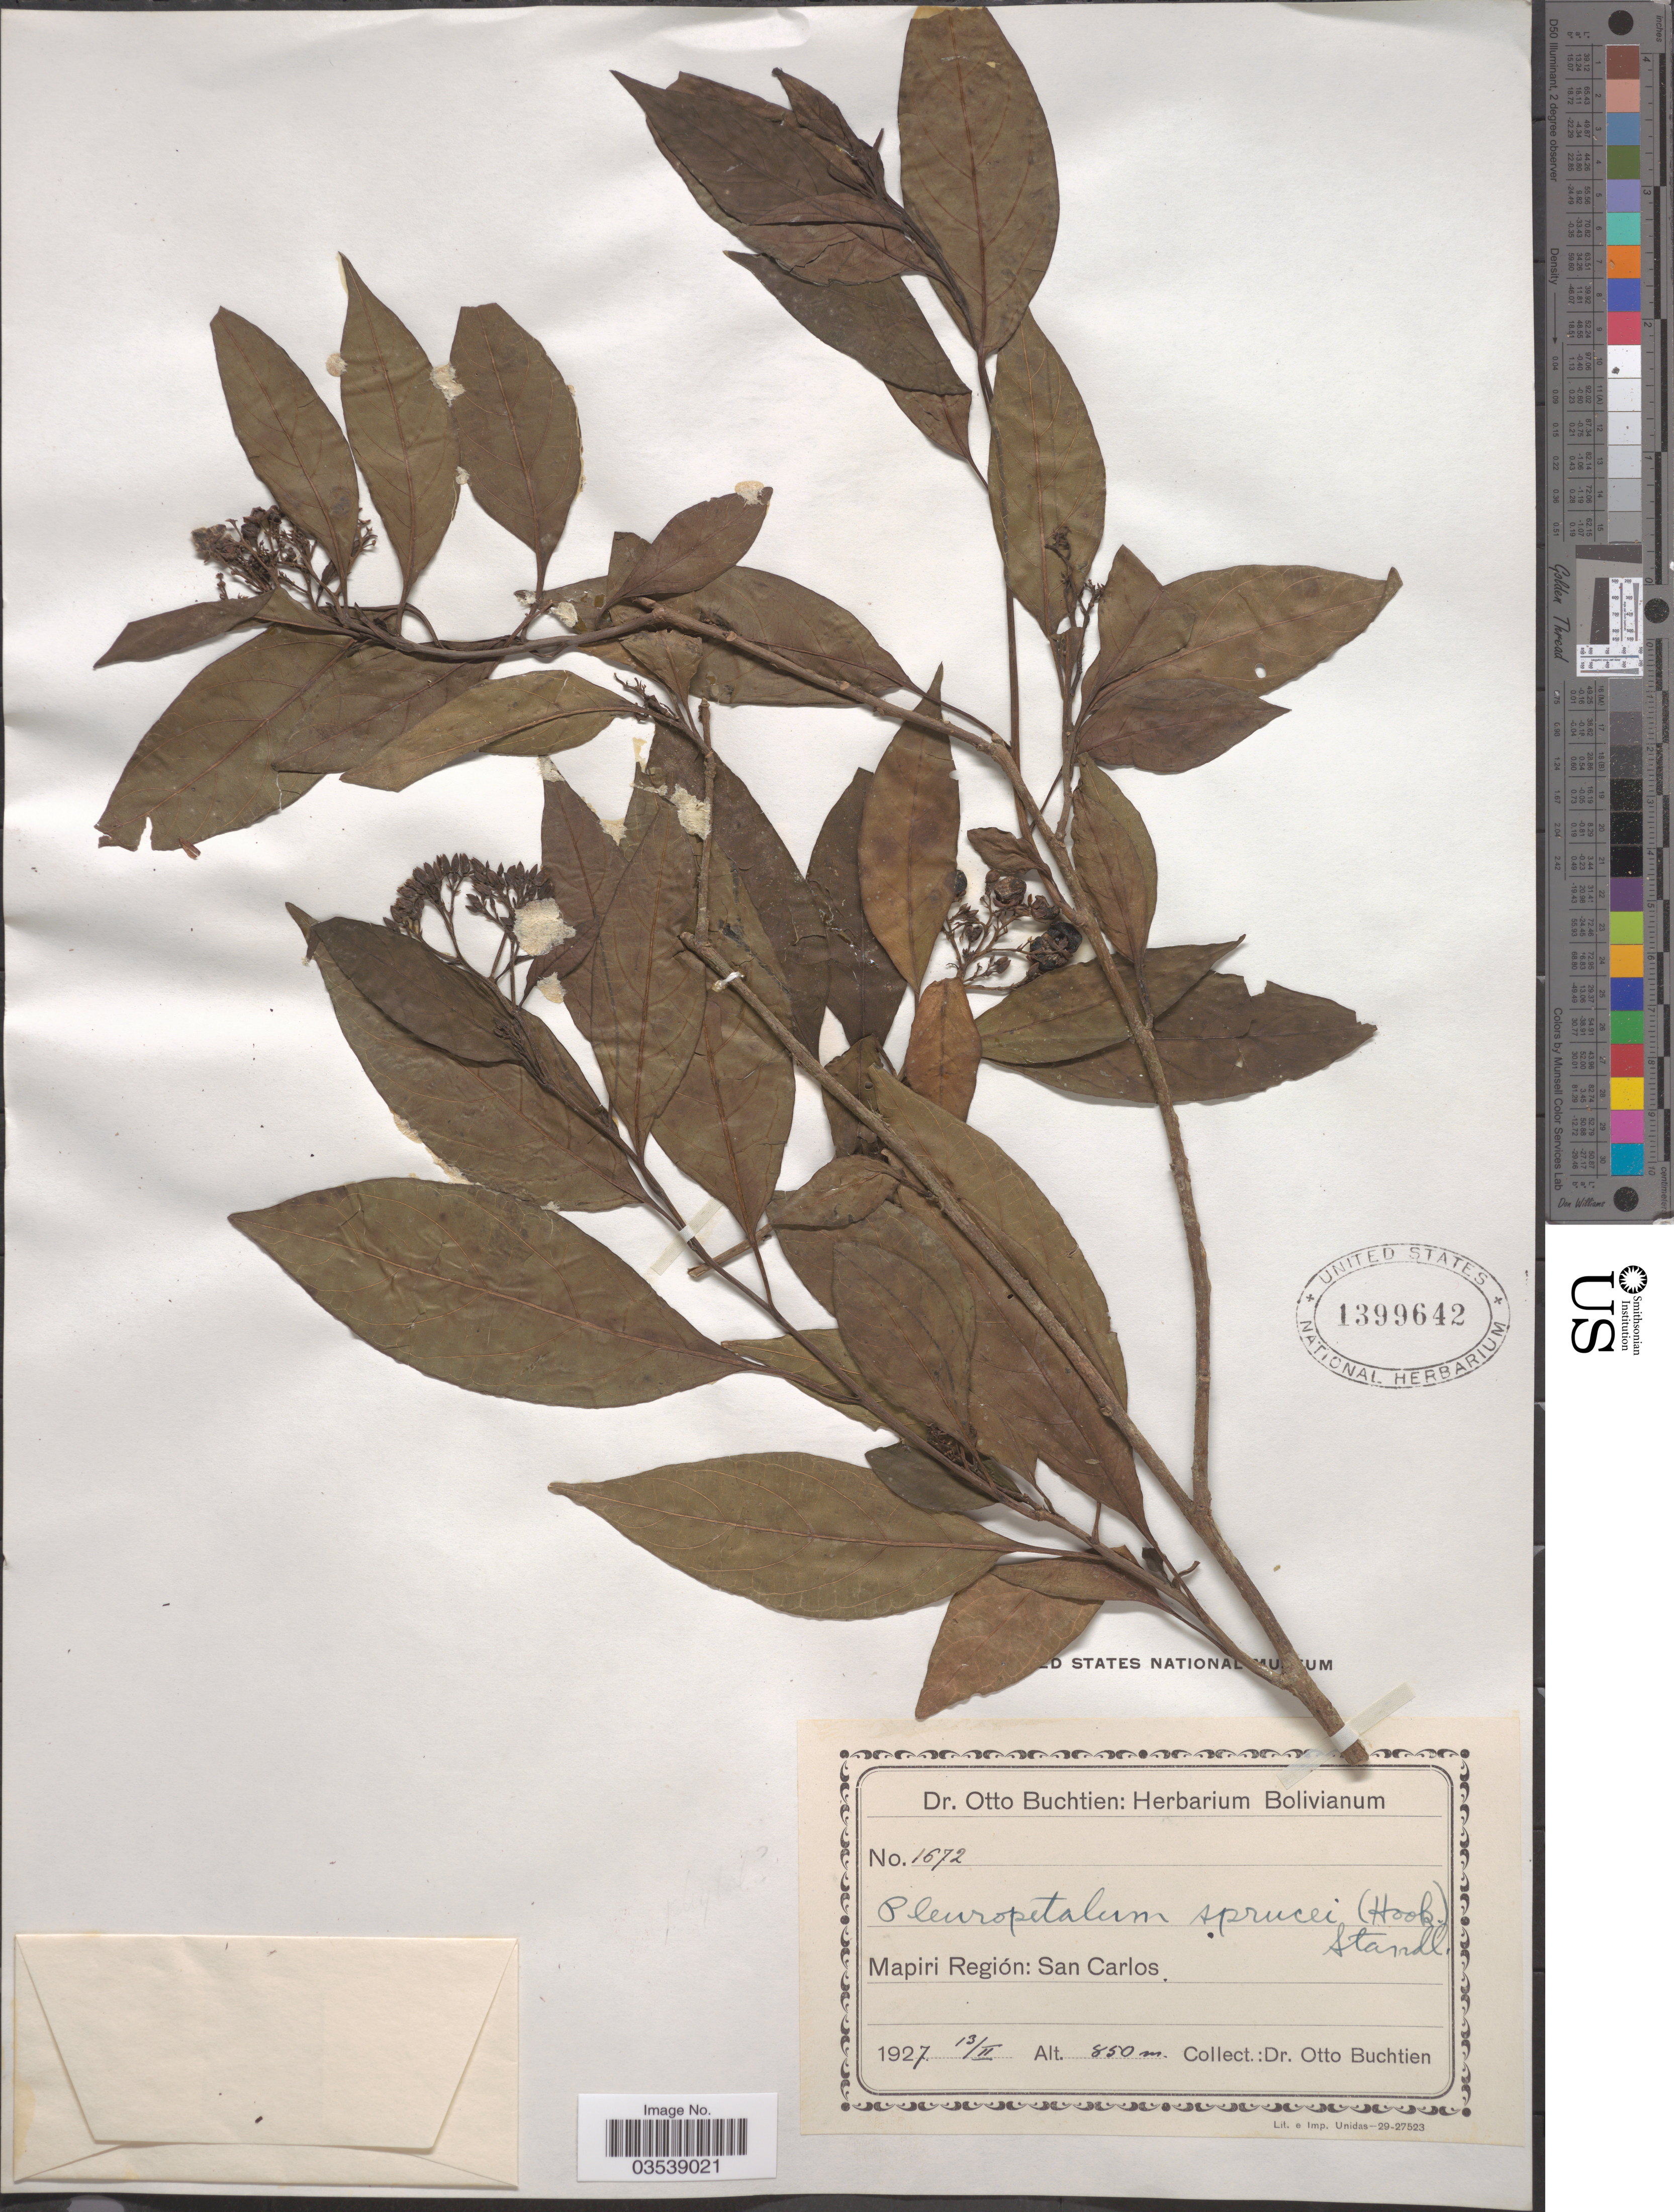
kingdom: Plantae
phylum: Tracheophyta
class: Magnoliopsida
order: Caryophyllales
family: Amaranthaceae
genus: Pleuropetalum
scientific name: Pleuropetalum sprucei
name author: (Hook. f.) Standl.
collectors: O. Buchtien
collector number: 1672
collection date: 1927-02-13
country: Bolivia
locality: Mapiri Región: San Carlos.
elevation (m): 850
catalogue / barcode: US 1399642